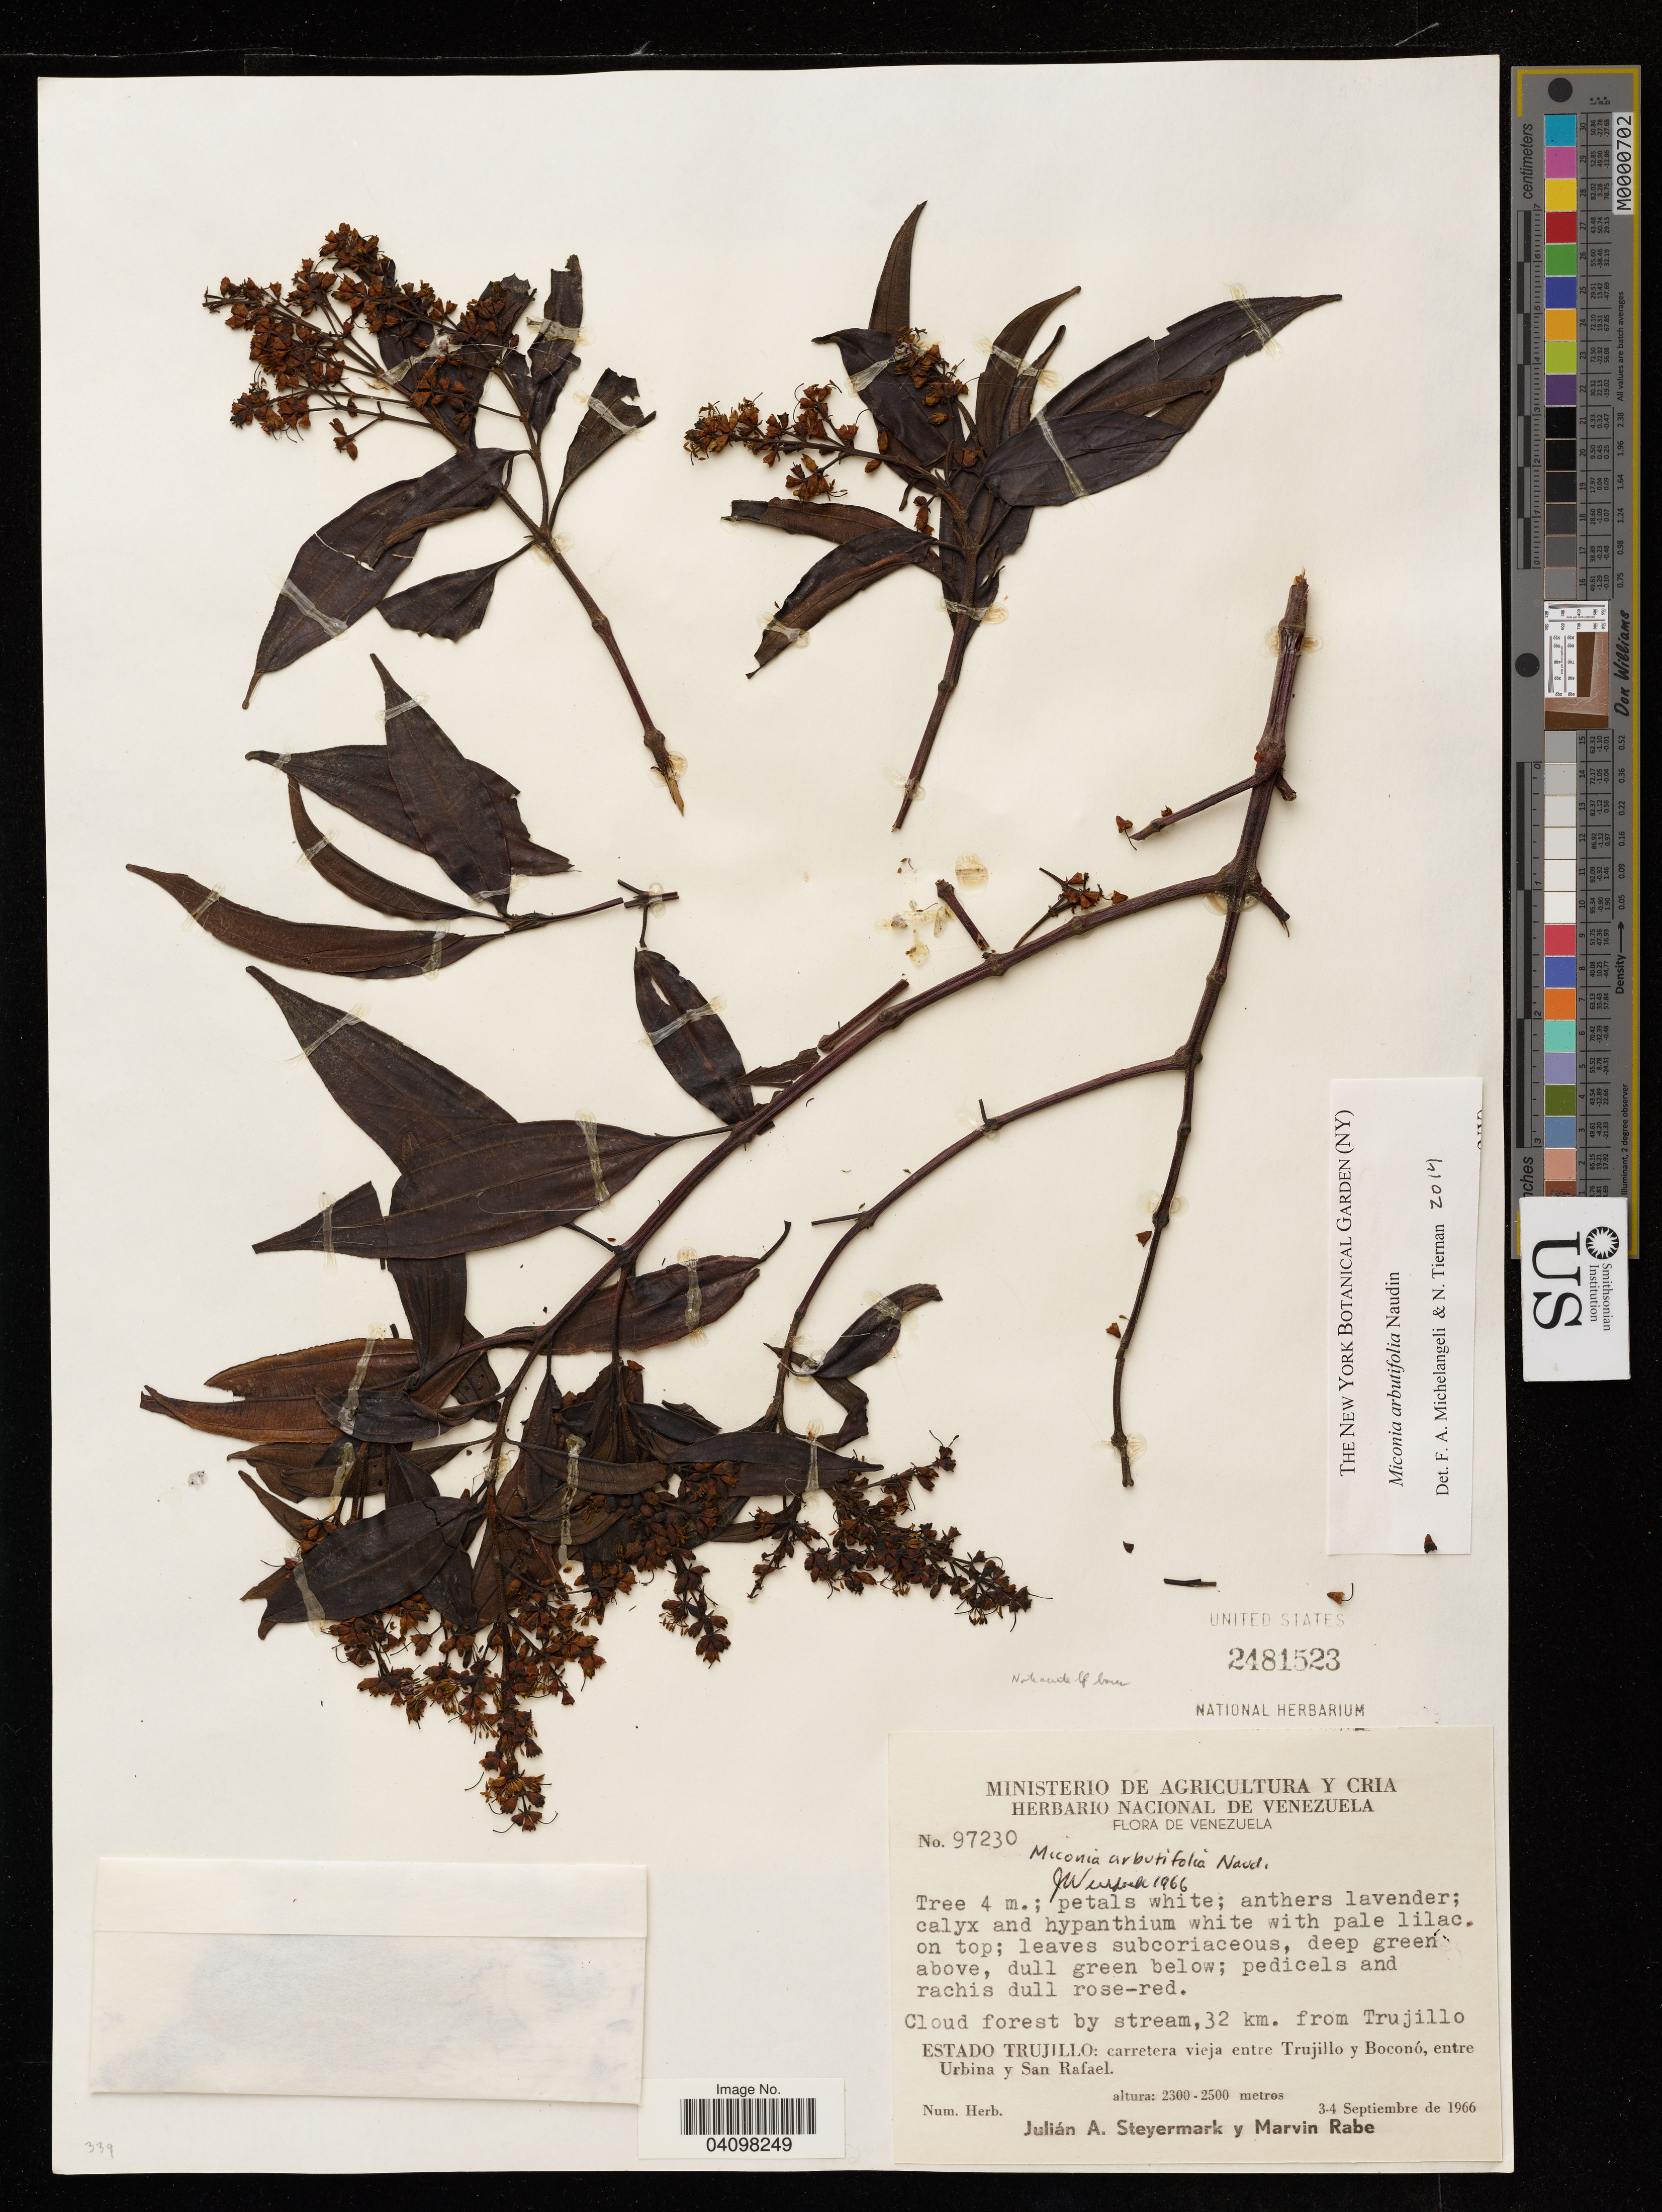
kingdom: Plantae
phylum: Tracheophyta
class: Magnoliopsida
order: Myrtales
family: Melastomataceae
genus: Miconia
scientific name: Miconia arbutifolia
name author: Naudin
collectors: J. Steyermark & M. Rabe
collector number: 97230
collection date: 1966-09-03/1966-09-04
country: Venezuela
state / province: Trujillo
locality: Carretera vieja entre Trujillo y Boconó, entre Urbina y San Rafael.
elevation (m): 2300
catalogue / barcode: US 2481523